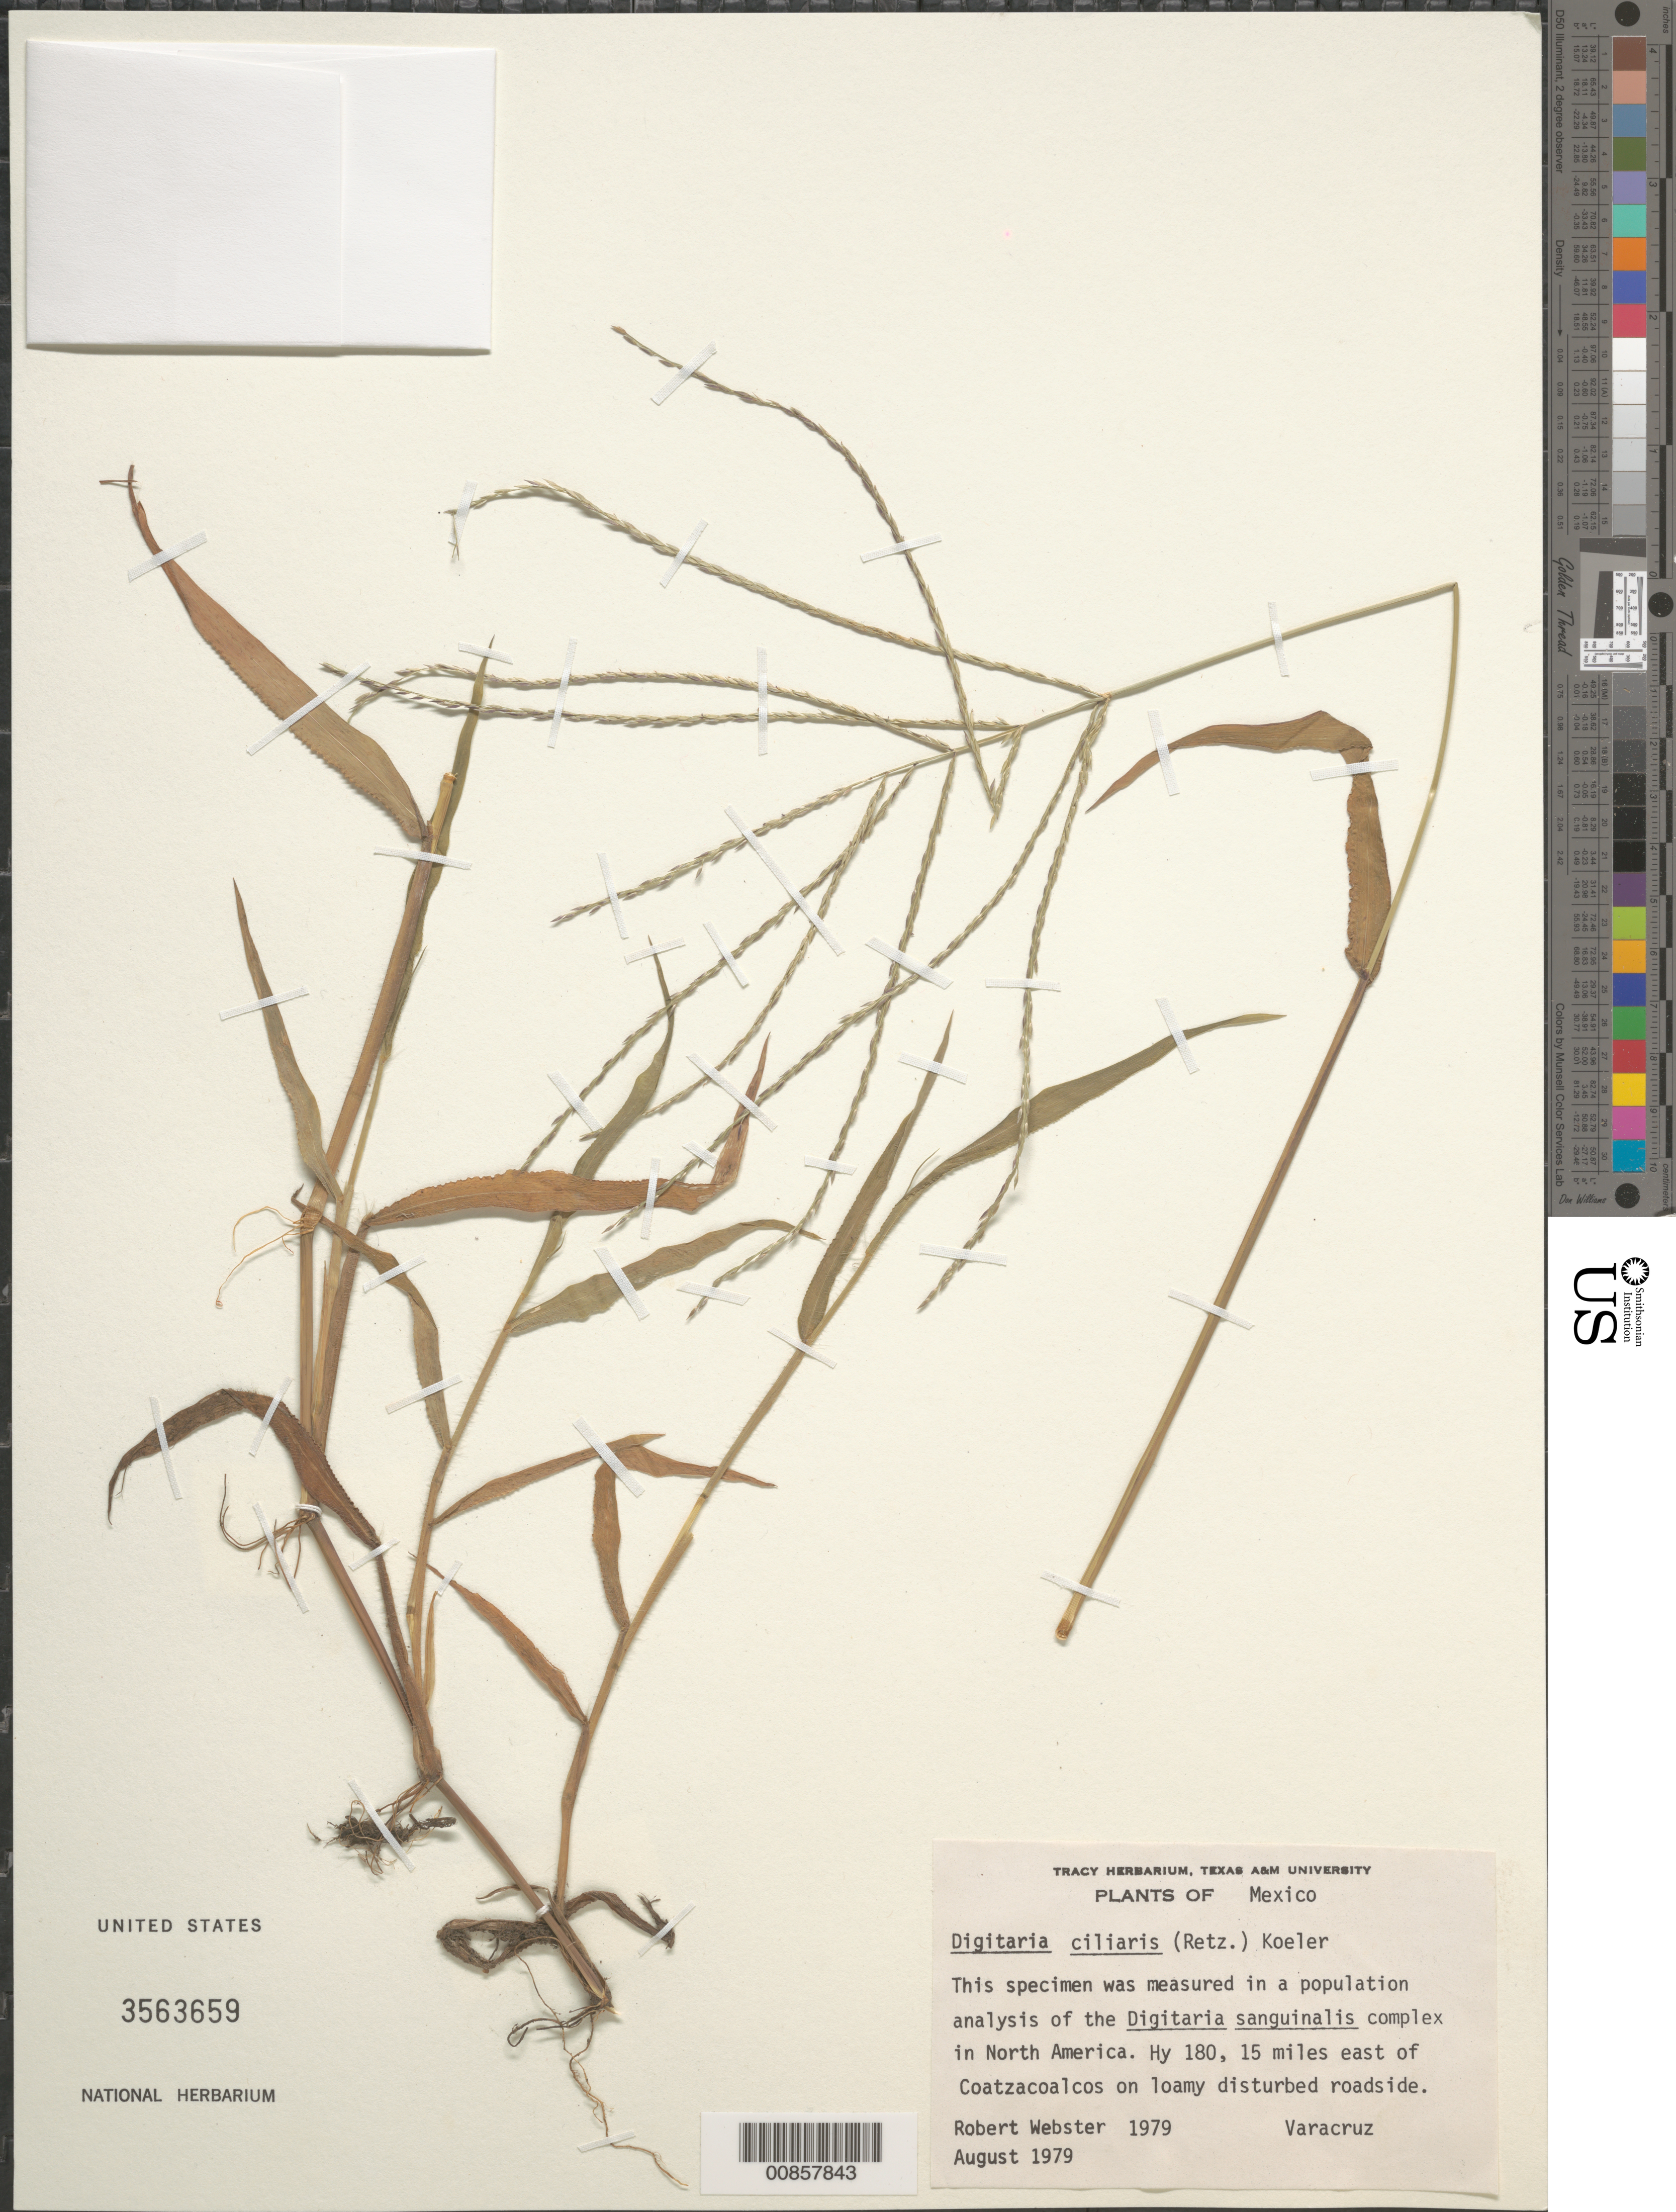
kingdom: Plantae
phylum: Tracheophyta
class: Liliopsida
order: Poales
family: Poaceae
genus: Digitaria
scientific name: Digitaria ciliaris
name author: (Retz.) Koeler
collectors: R. Webster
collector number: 1979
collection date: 1979-08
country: Mexico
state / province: Veracruz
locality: Hwy 180, 15 miles E of Coatzacoalcos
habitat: Loamy disturbed roadside.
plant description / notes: This specimen was measured in a population analysis of the Digitaria sanguinalis complex in North America.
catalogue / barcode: US 3563659